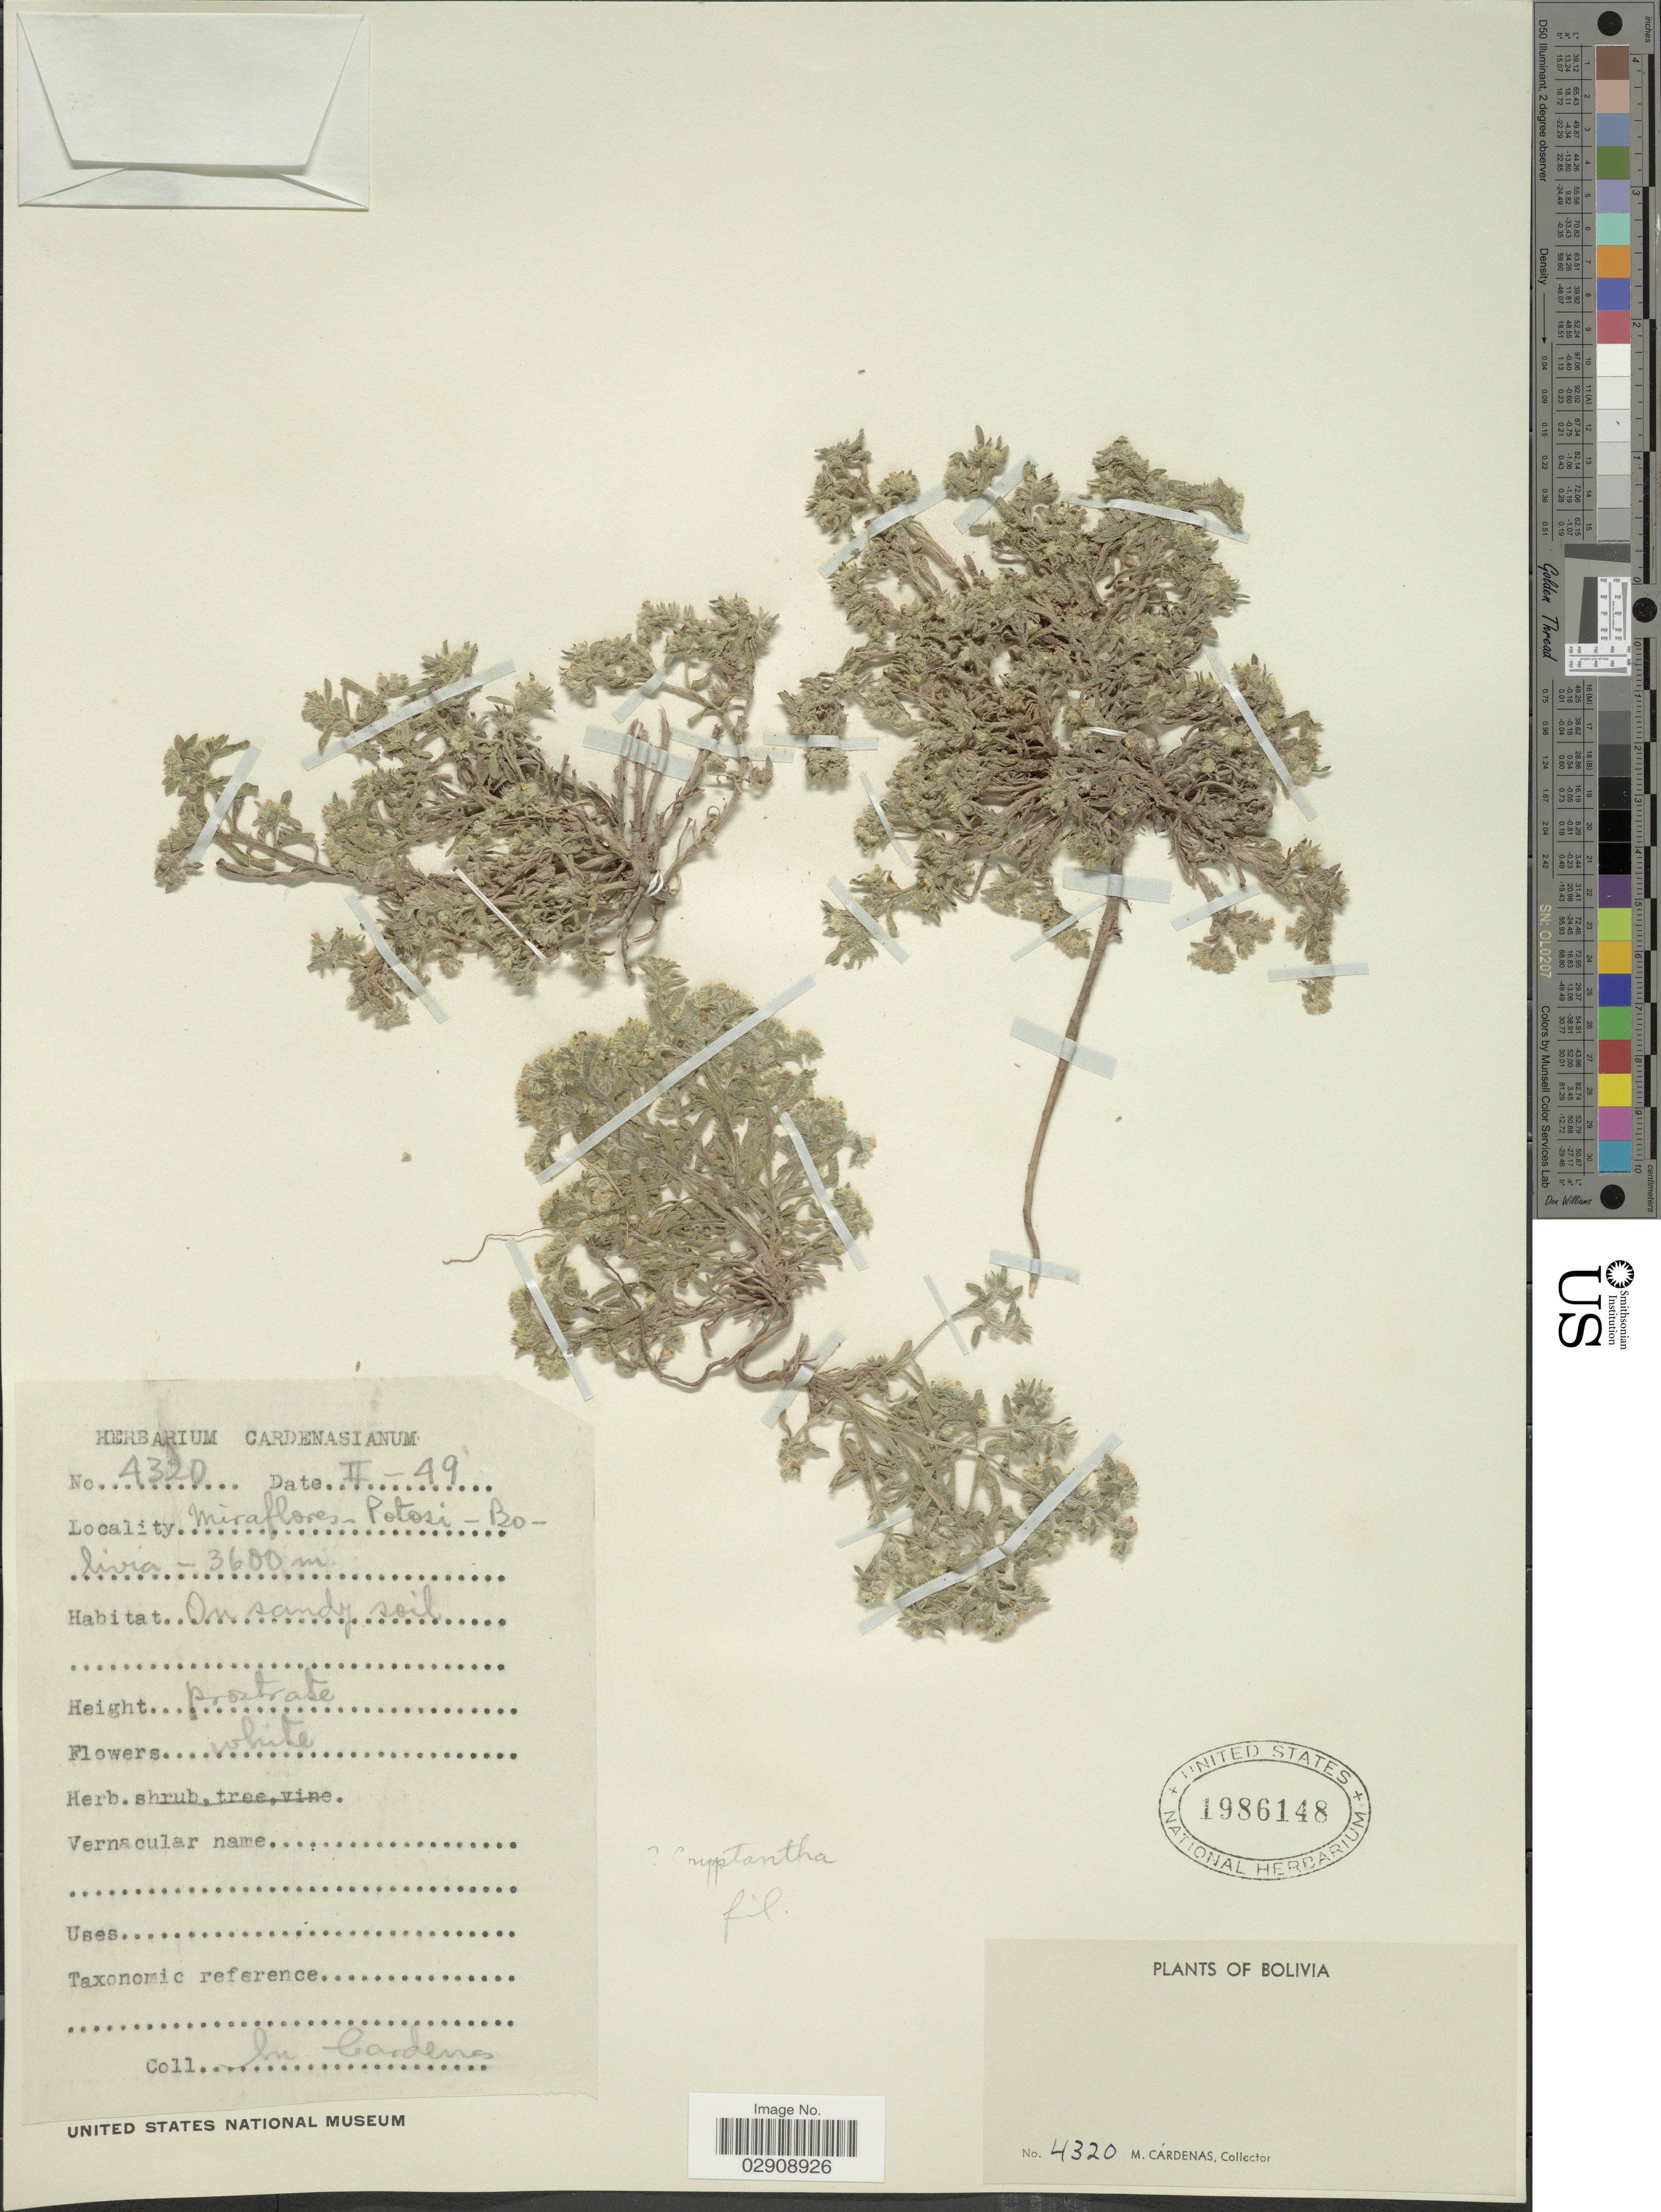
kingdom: Plantae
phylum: Tracheophyta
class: Magnoliopsida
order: Boraginales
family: Heliotropiaceae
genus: Heliotropium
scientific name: Heliotropium sp.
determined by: Moroni, Pablo, (SI), Instituto de Botanica Darwinion (ARGENTINA)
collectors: M. Cárdenas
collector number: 4320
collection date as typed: Transcribed d/m/y: /2/49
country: Bolivia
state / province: Potosi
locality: Miraflores. Potosi. Bolivia.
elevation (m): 3600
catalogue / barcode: US 1986148